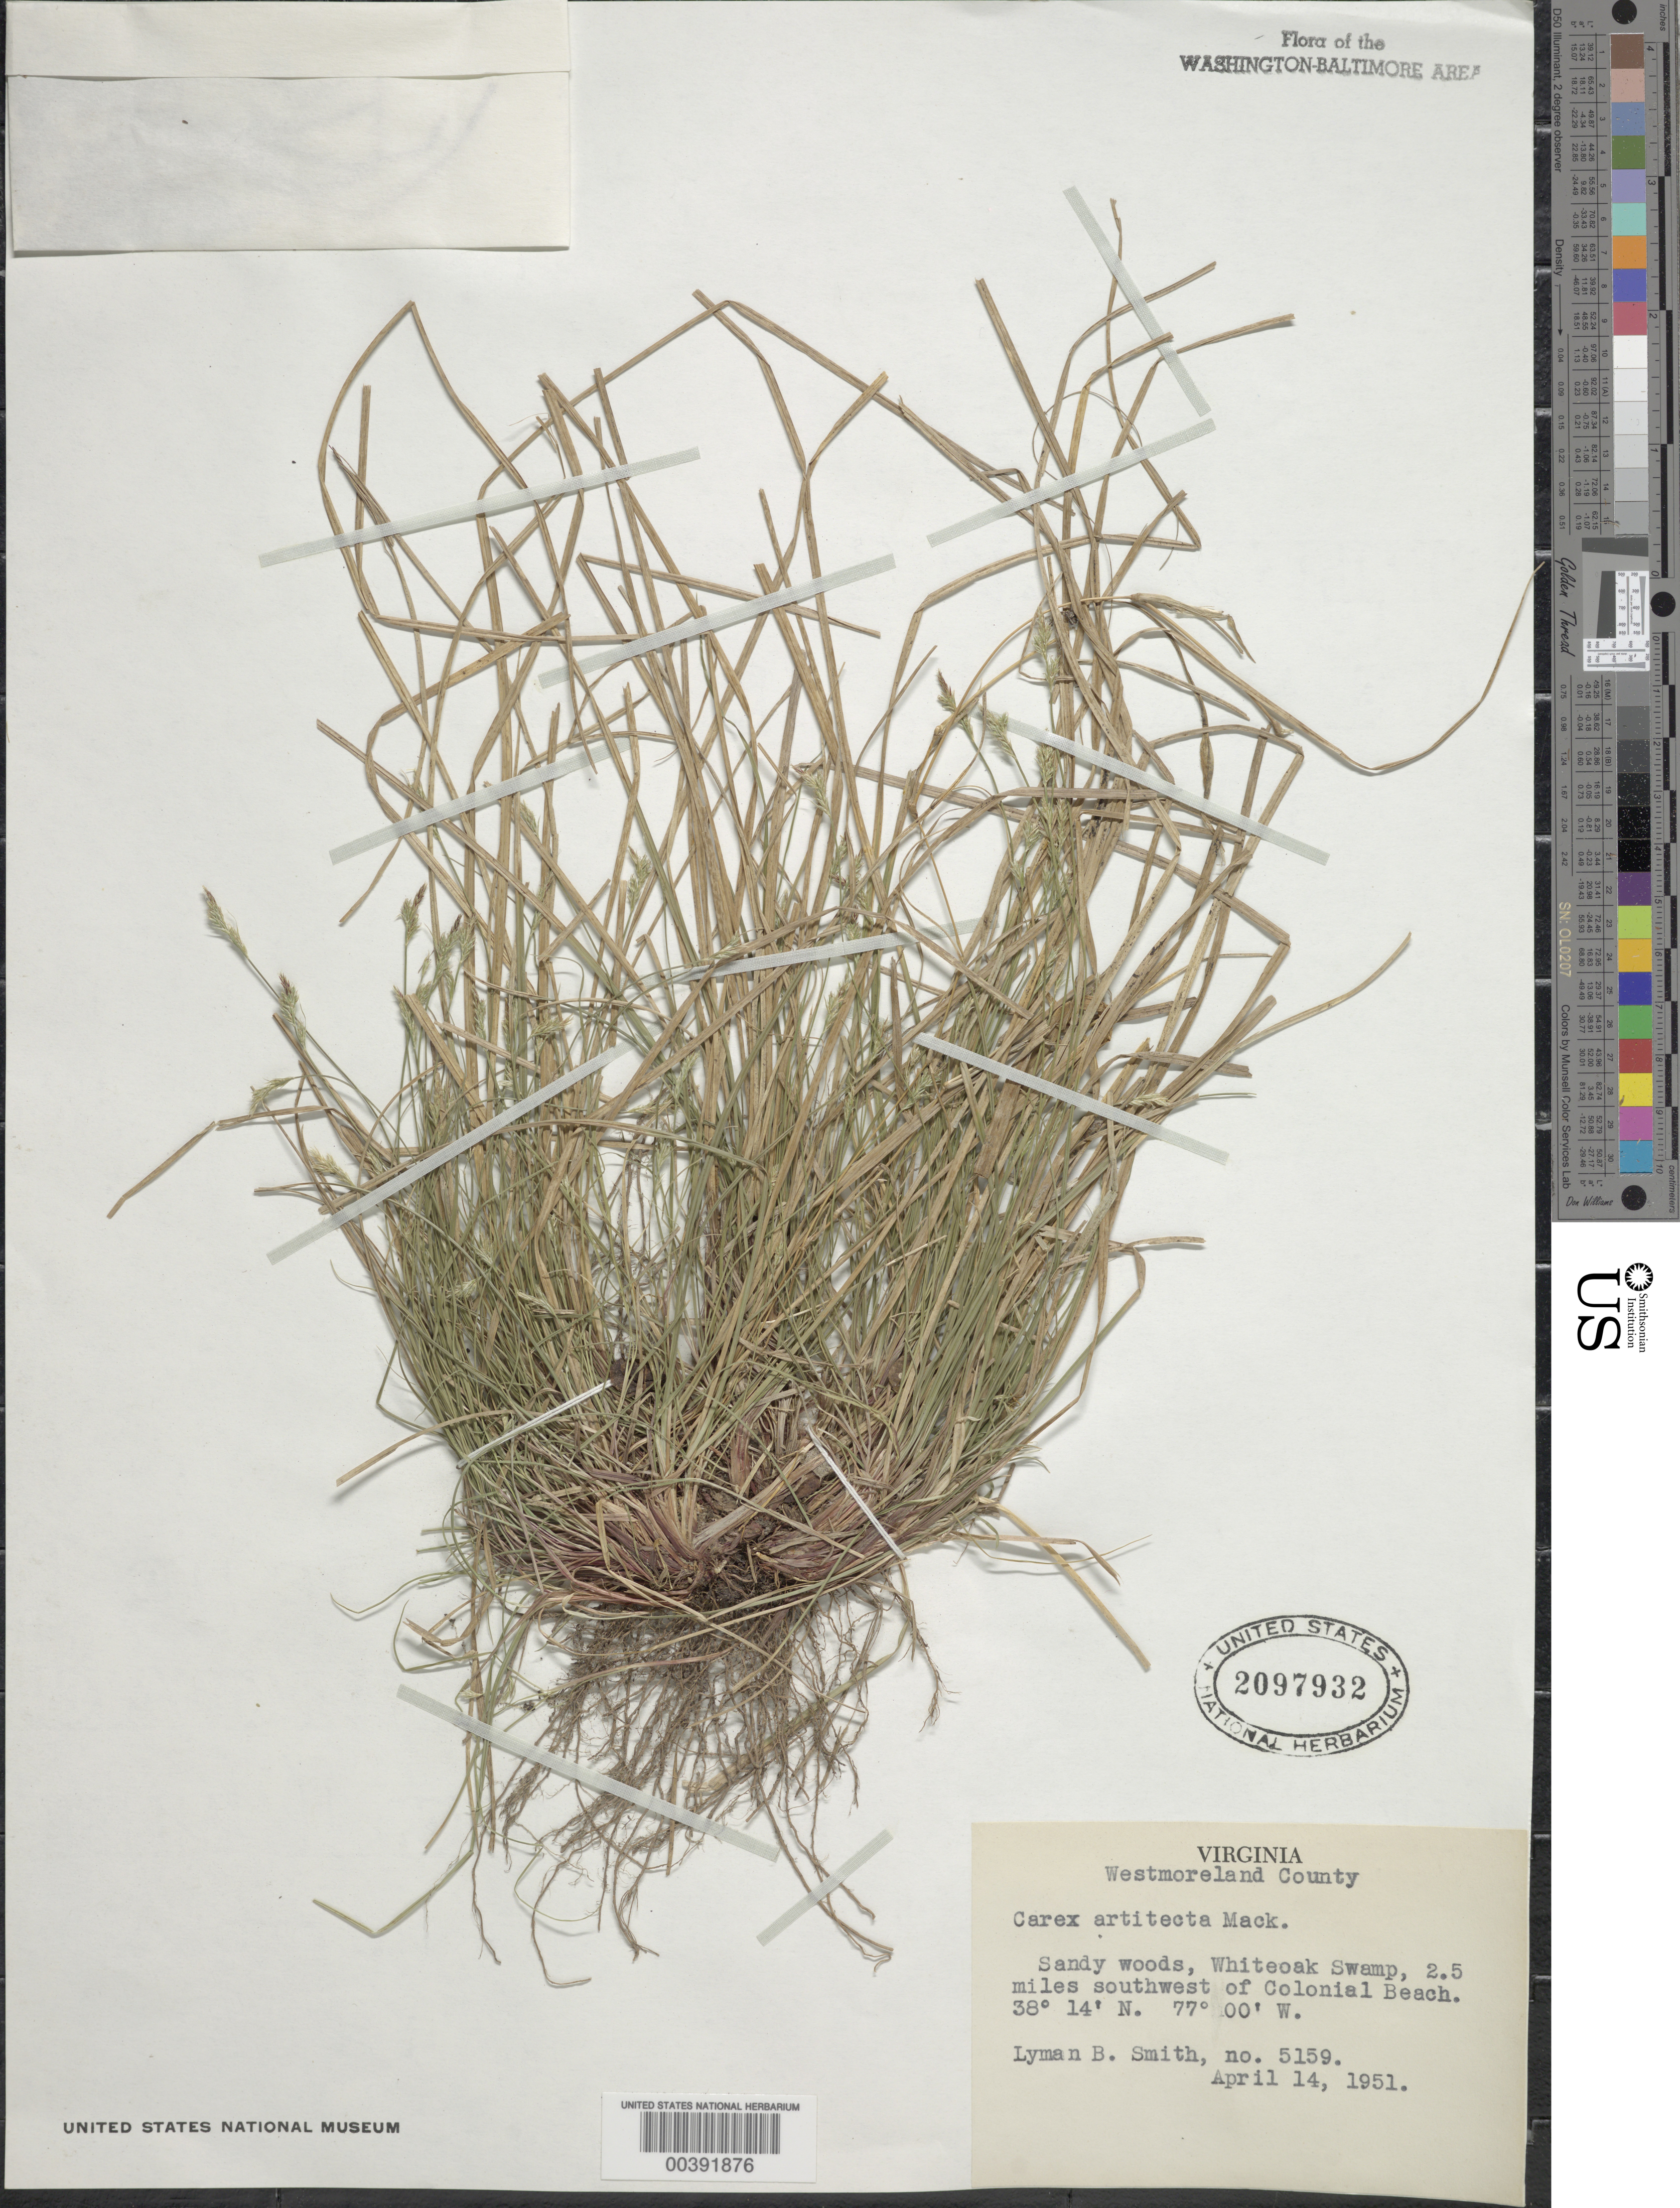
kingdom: Plantae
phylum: Tracheophyta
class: Liliopsida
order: Poales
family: Cyperaceae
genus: Carex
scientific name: Carex albicans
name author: Willd. ex Spreng.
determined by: Shetler, Stanwyn G., (US), NMNH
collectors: L. Smith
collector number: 5159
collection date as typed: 14 Apr 1951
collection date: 1951-04-14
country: United States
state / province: Virginia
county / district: Westmoreland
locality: Whiteoak Swamp, SW of Colonial Beach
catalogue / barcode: US 2097932